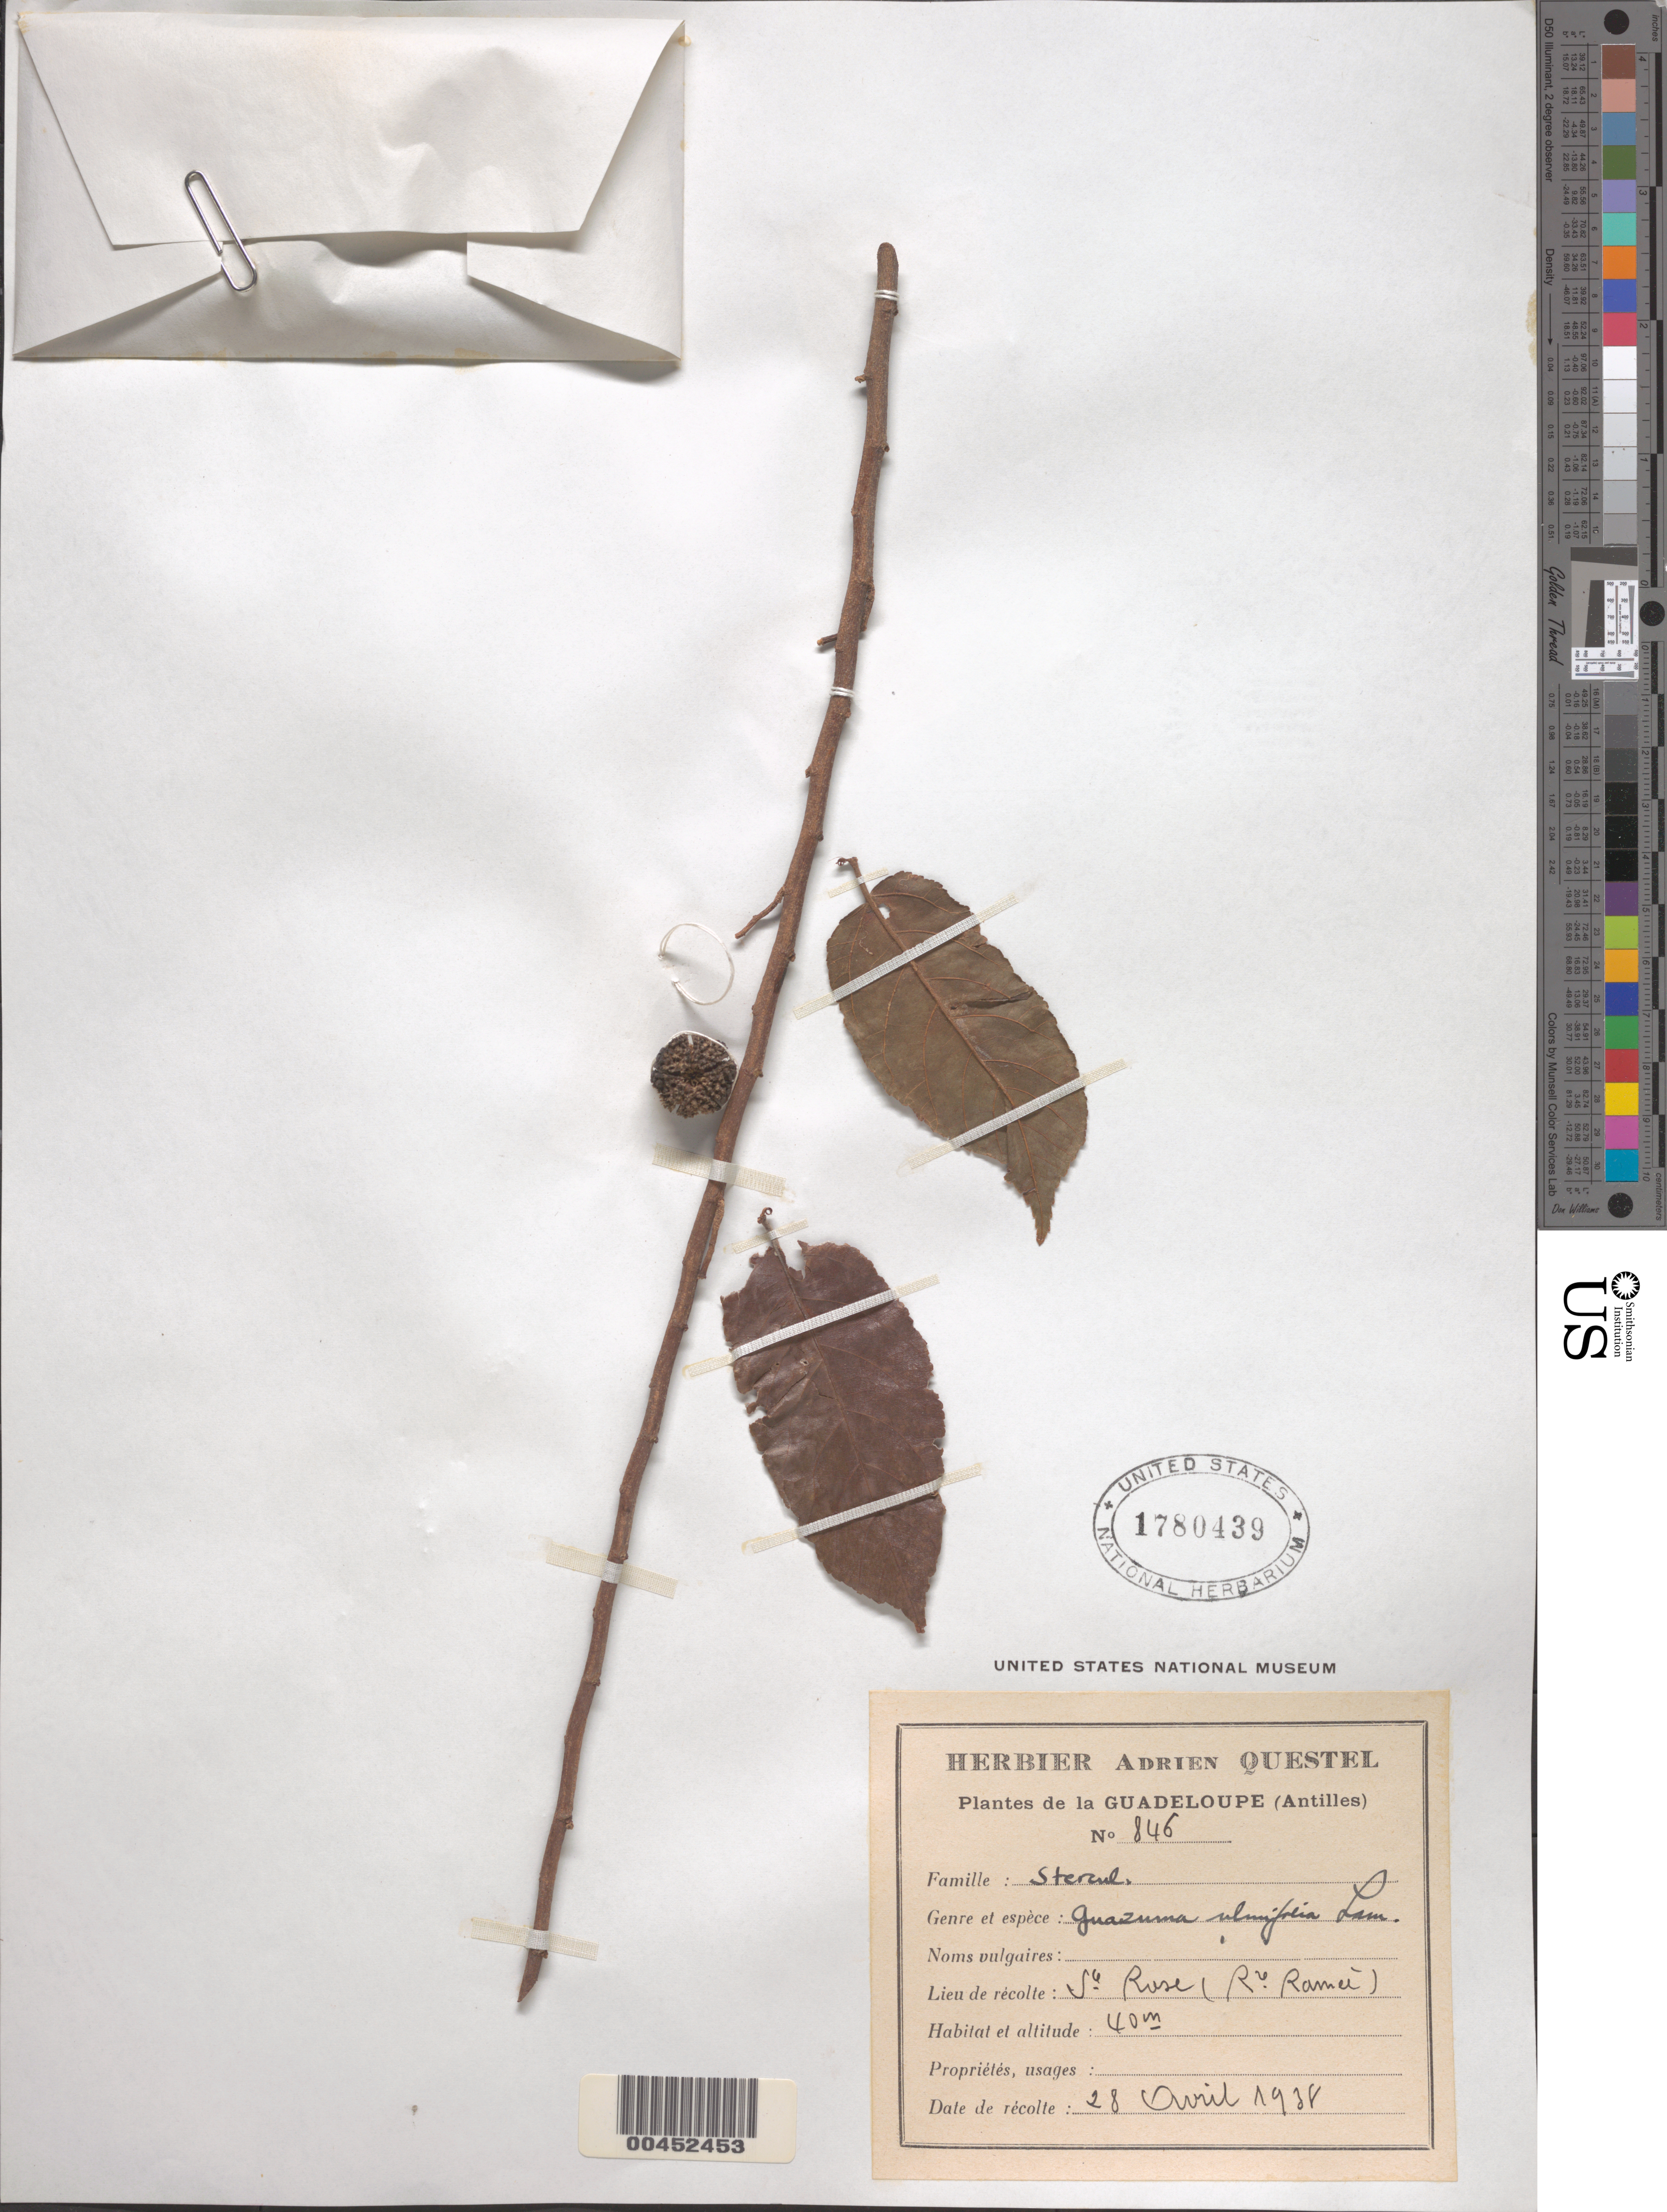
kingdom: Plantae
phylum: Tracheophyta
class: Magnoliopsida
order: Malvales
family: Malvaceae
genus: Guazuma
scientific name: Guazuma ulmifolia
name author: Lam.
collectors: A. Questal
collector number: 846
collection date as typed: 28 Apr 1938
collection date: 1938-04-28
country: Guadeloupe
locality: Sta. Rose (Rv. Ramcè)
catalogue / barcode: US 1780439